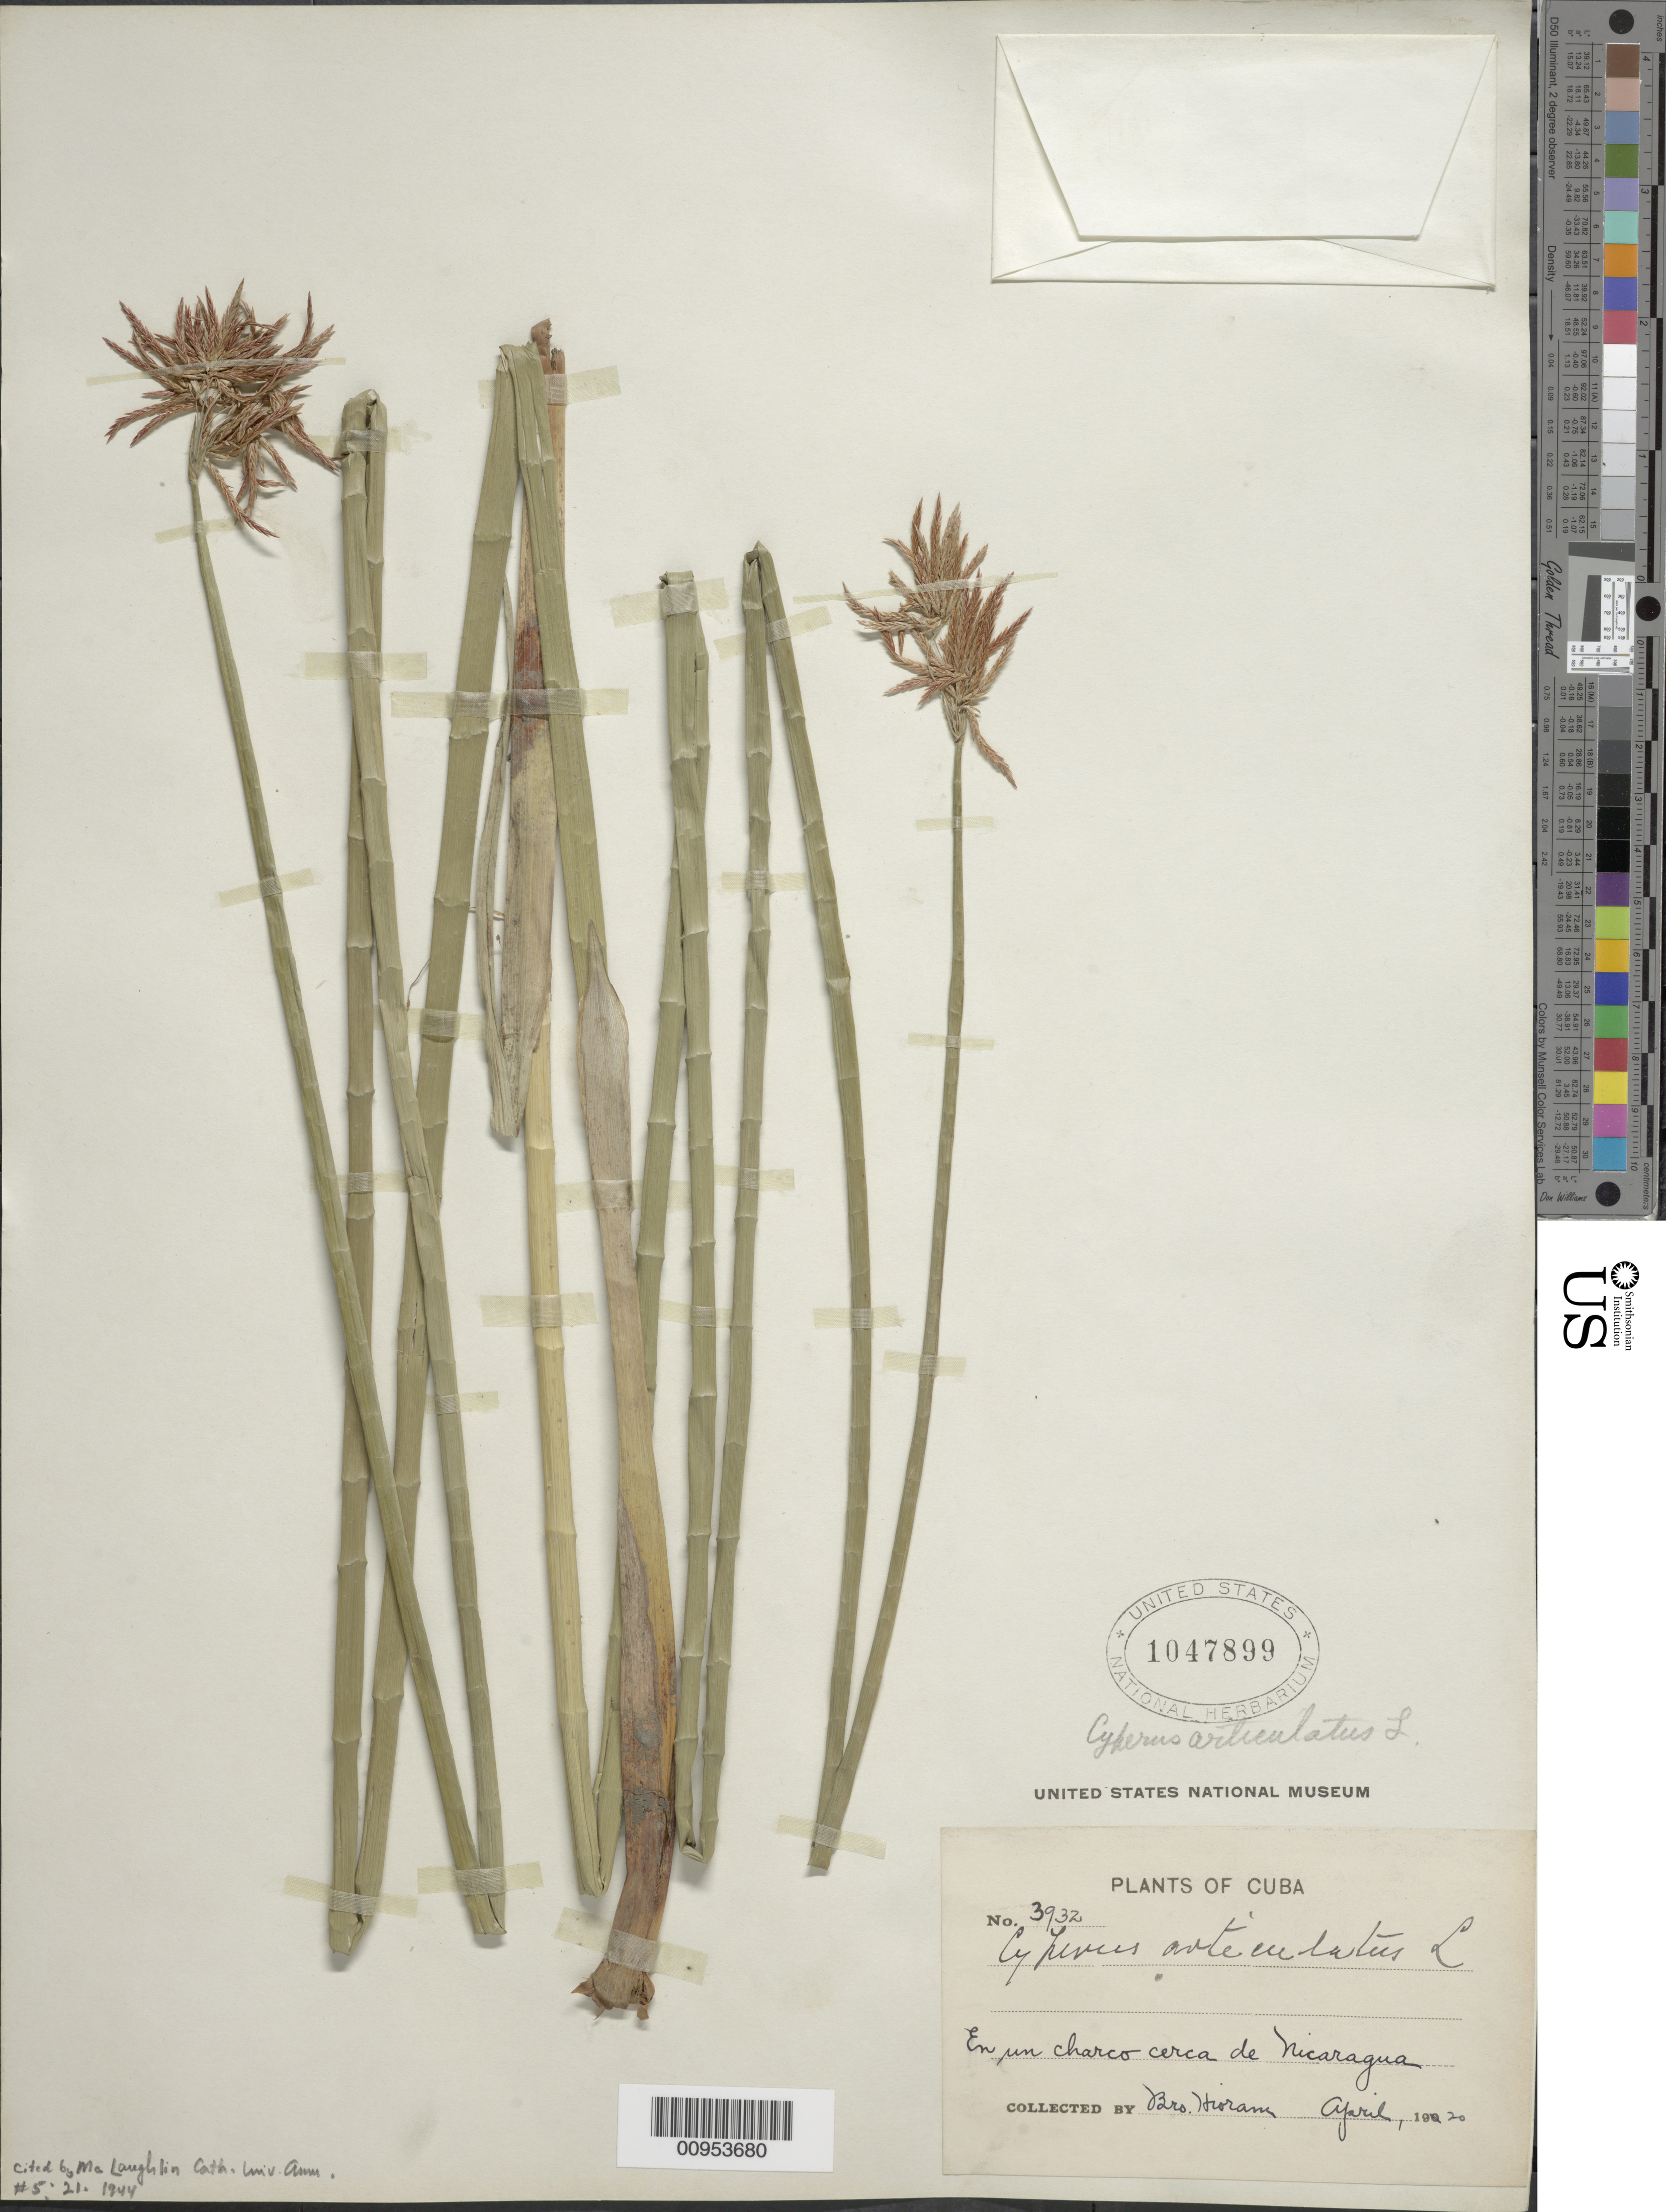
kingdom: Plantae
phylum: Tracheophyta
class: Liliopsida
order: Poales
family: Cyperaceae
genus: Cyperus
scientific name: Cyperus articulatus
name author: L.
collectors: Bro. Hioram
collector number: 3932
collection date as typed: Apr 1920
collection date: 1920-04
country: Cuba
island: Cuba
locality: En un charco cerca de Nicaragua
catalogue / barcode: US 1047899